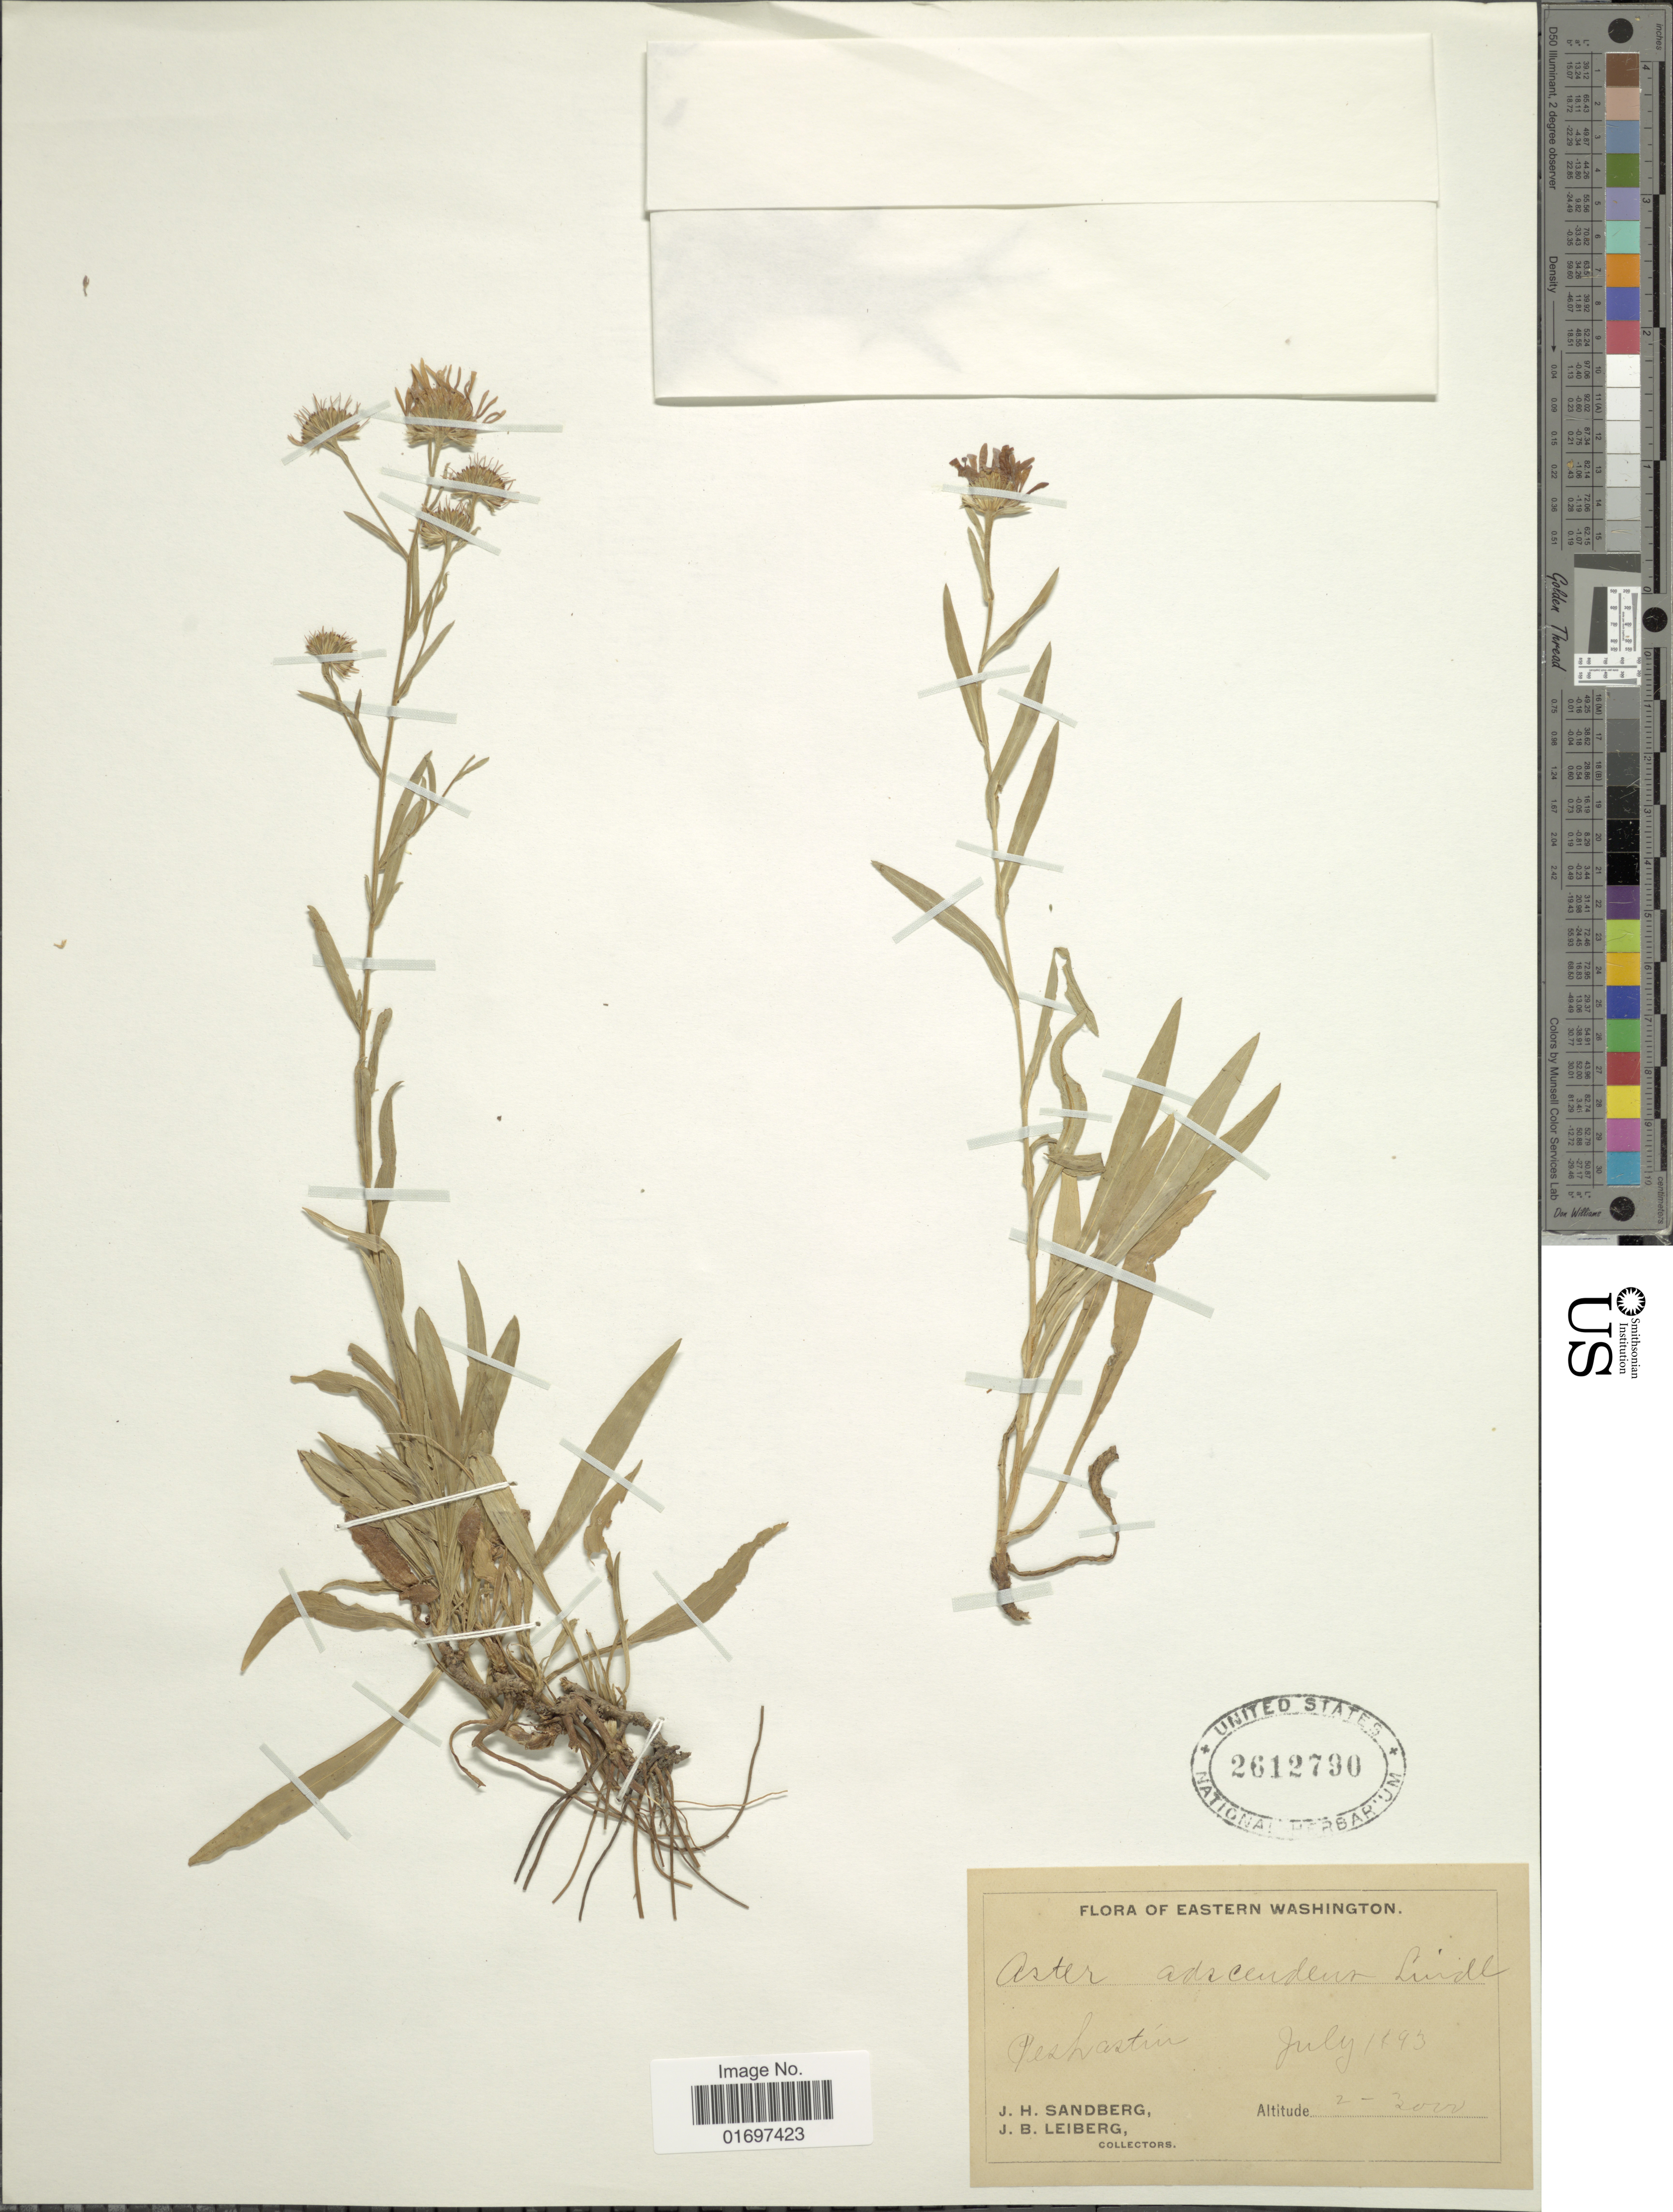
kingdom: Plantae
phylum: Tracheophyta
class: Magnoliopsida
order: Asterales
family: Asteraceae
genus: Symphyotrichum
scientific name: Symphyotrichum ascendens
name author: (Lindl.) G.L. Nesom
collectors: J. H. Sandberg & J. B. Leiberg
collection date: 1893-07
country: United States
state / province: Washington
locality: Eastern Washington. Peshastin.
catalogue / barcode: US 2612790